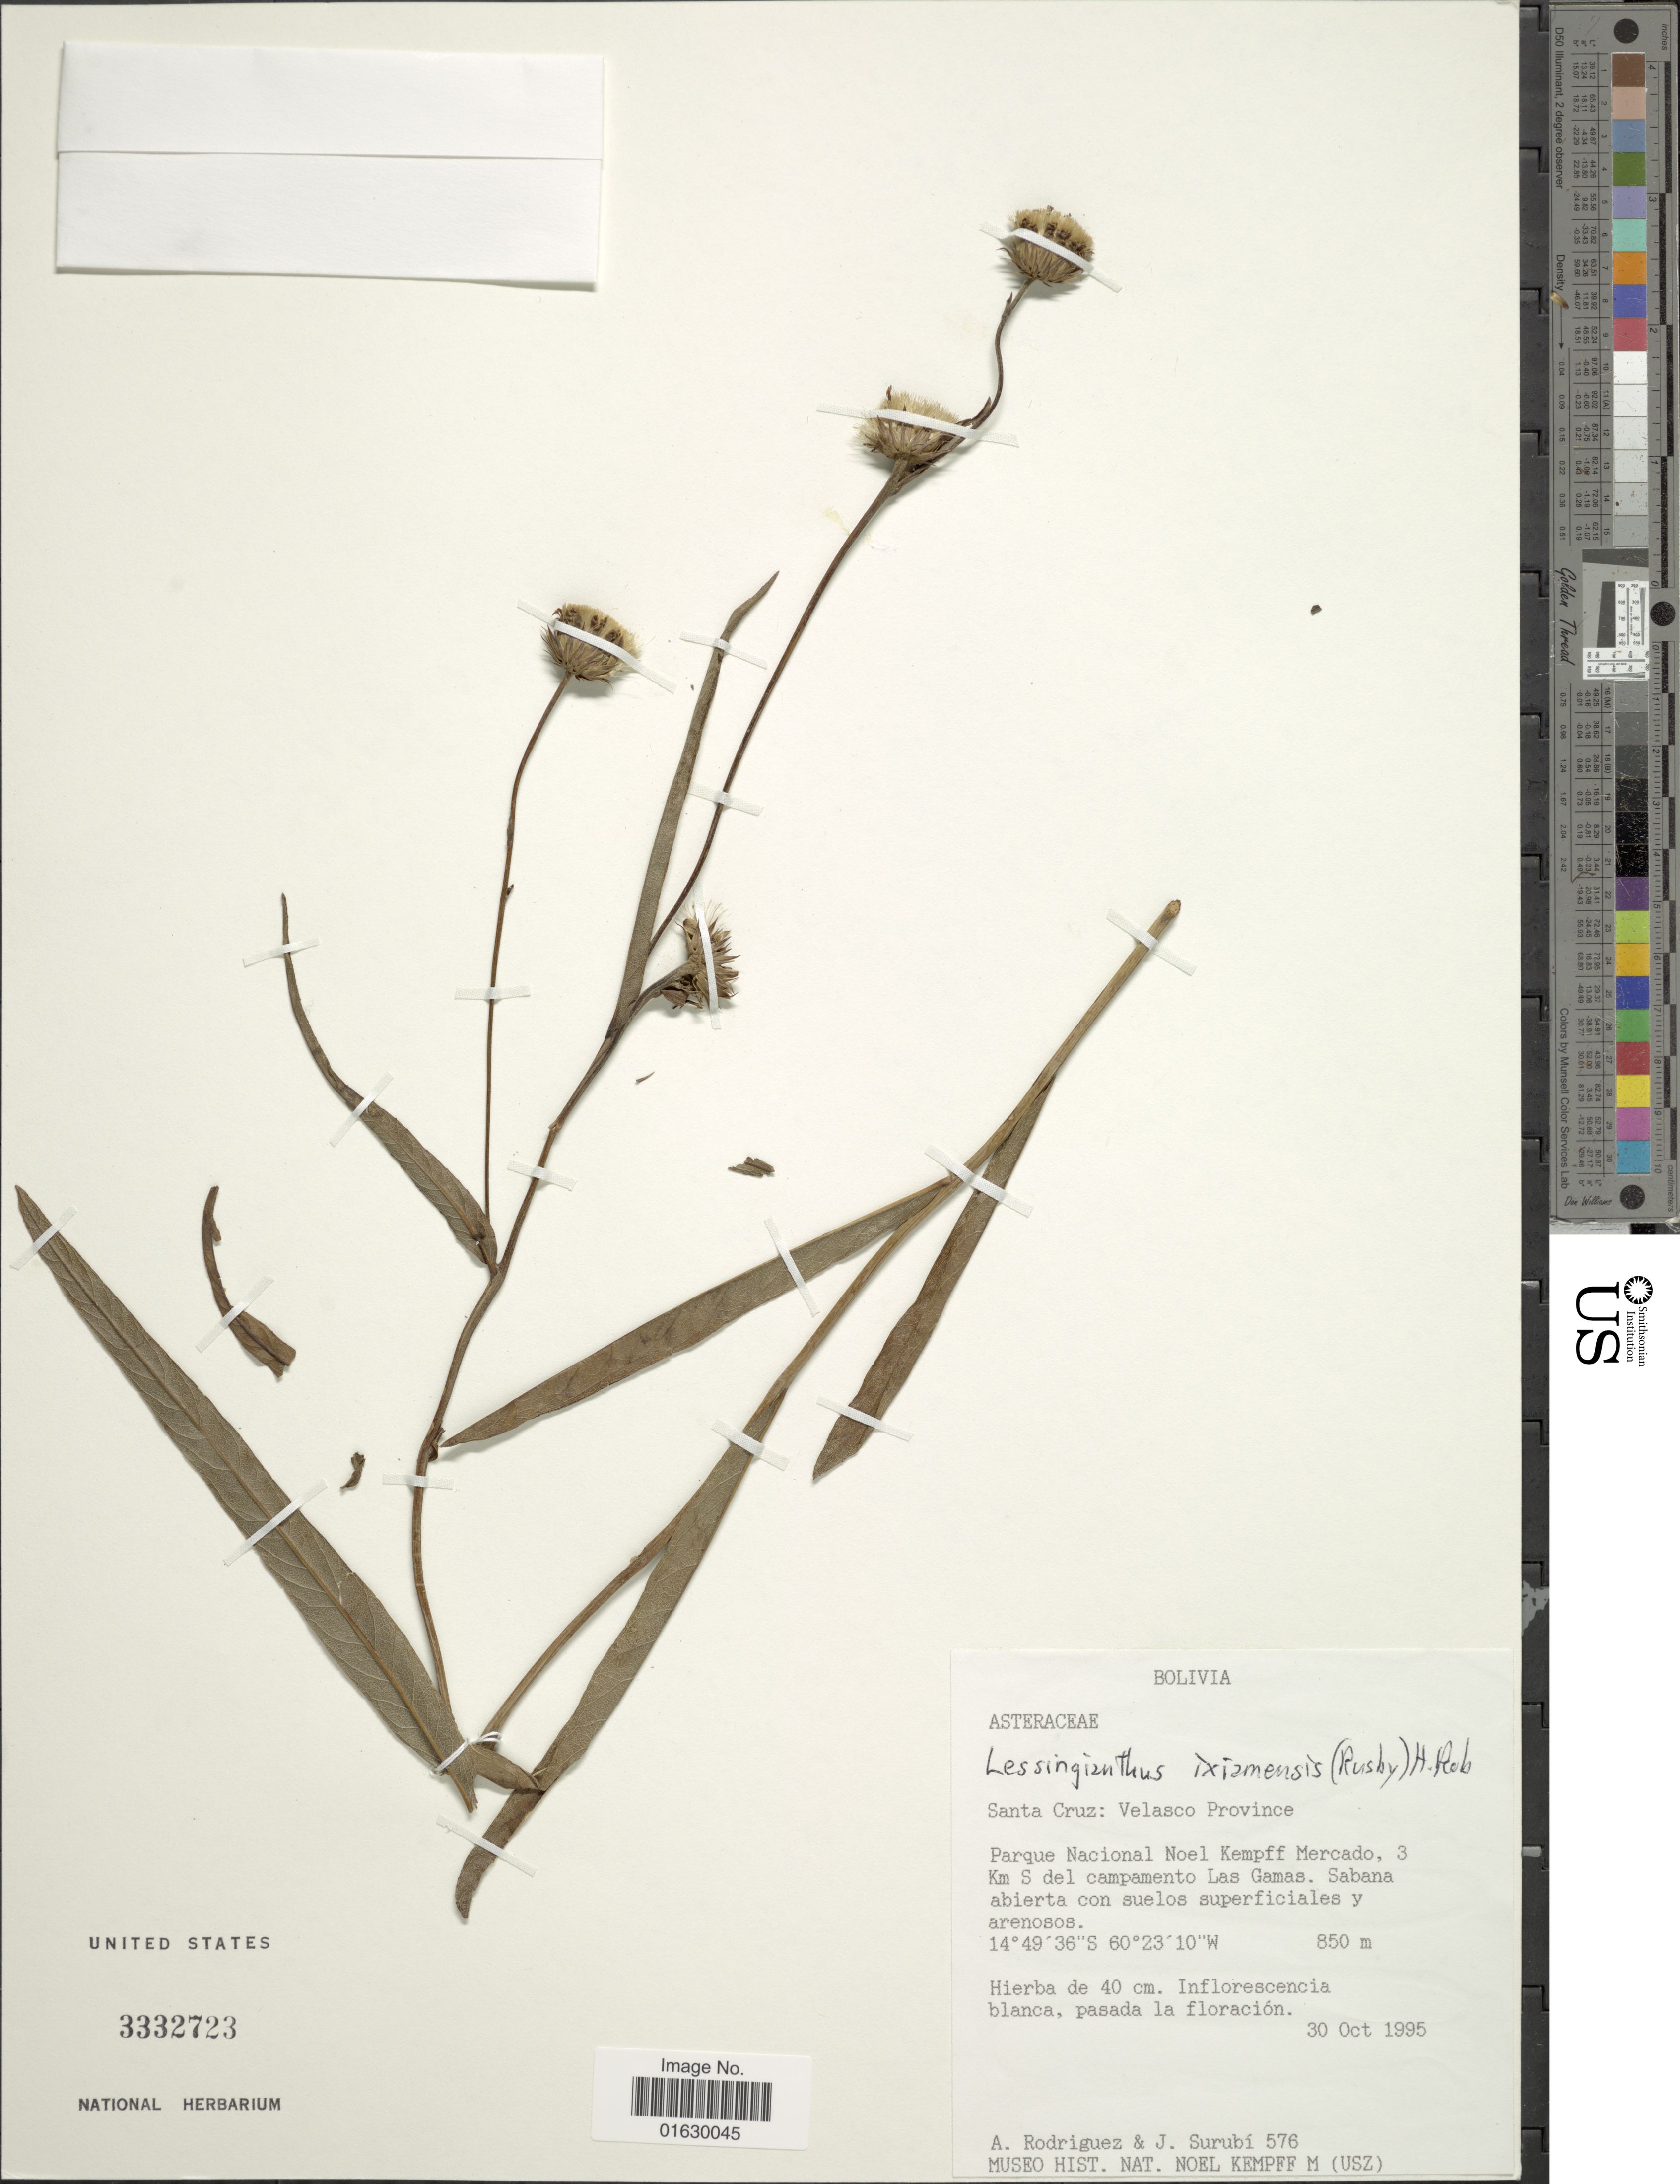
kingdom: Plantae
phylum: Tracheophyta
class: Magnoliopsida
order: Asterales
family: Asteraceae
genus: Lessingianthus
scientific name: Lessingianthus ixiamensis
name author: (Rusby) H. Rob.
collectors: A. Rodriguez & J. Surubi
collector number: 576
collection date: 1995-10-30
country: Bolivia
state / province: Santa Cruz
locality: Santa Cruz: Velasco Province, Parque Nacional Noel Kempff Mercado, 3 Km S del campamento Las Gamas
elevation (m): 850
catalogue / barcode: US 3332723